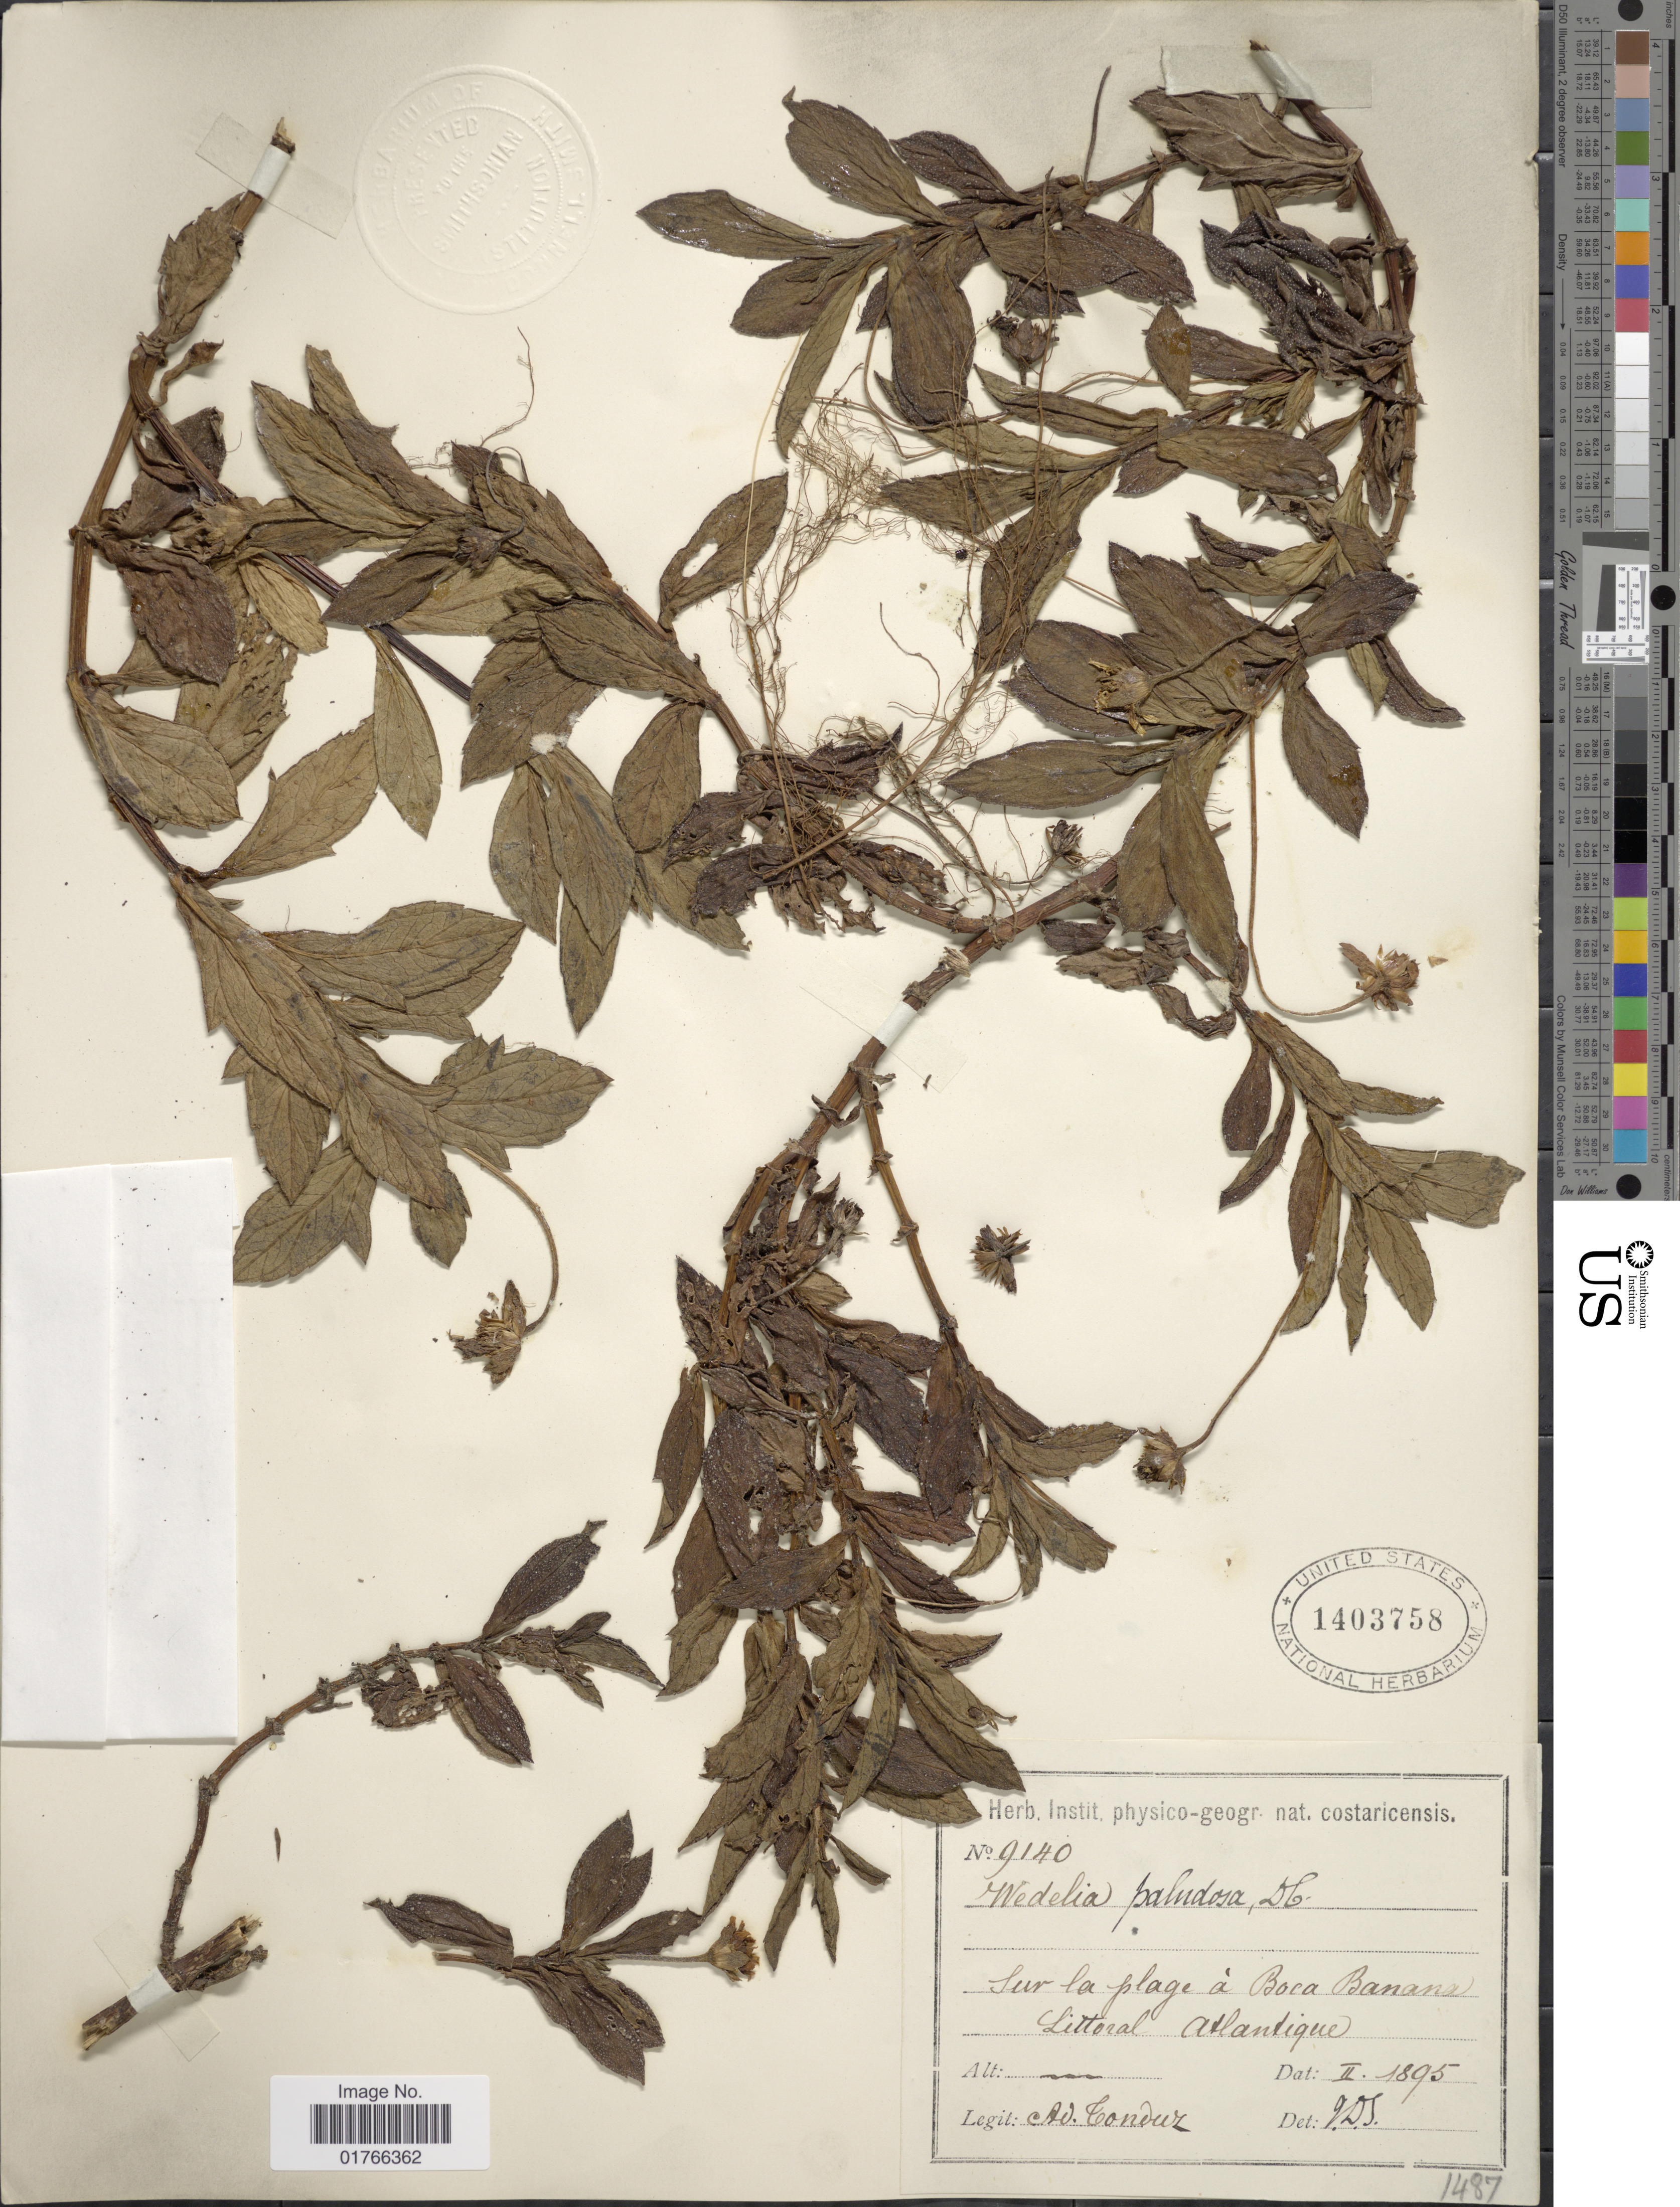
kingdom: Plantae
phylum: Tracheophyta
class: Magnoliopsida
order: Asterales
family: Asteraceae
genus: Sphagneticola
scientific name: Sphagneticola trilobata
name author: (L.) Pruski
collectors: A. Tonduz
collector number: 9140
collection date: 1895-02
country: Costa Rica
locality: Sur la plage a Boca Banana, Littoral Atlantique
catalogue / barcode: US 1403758